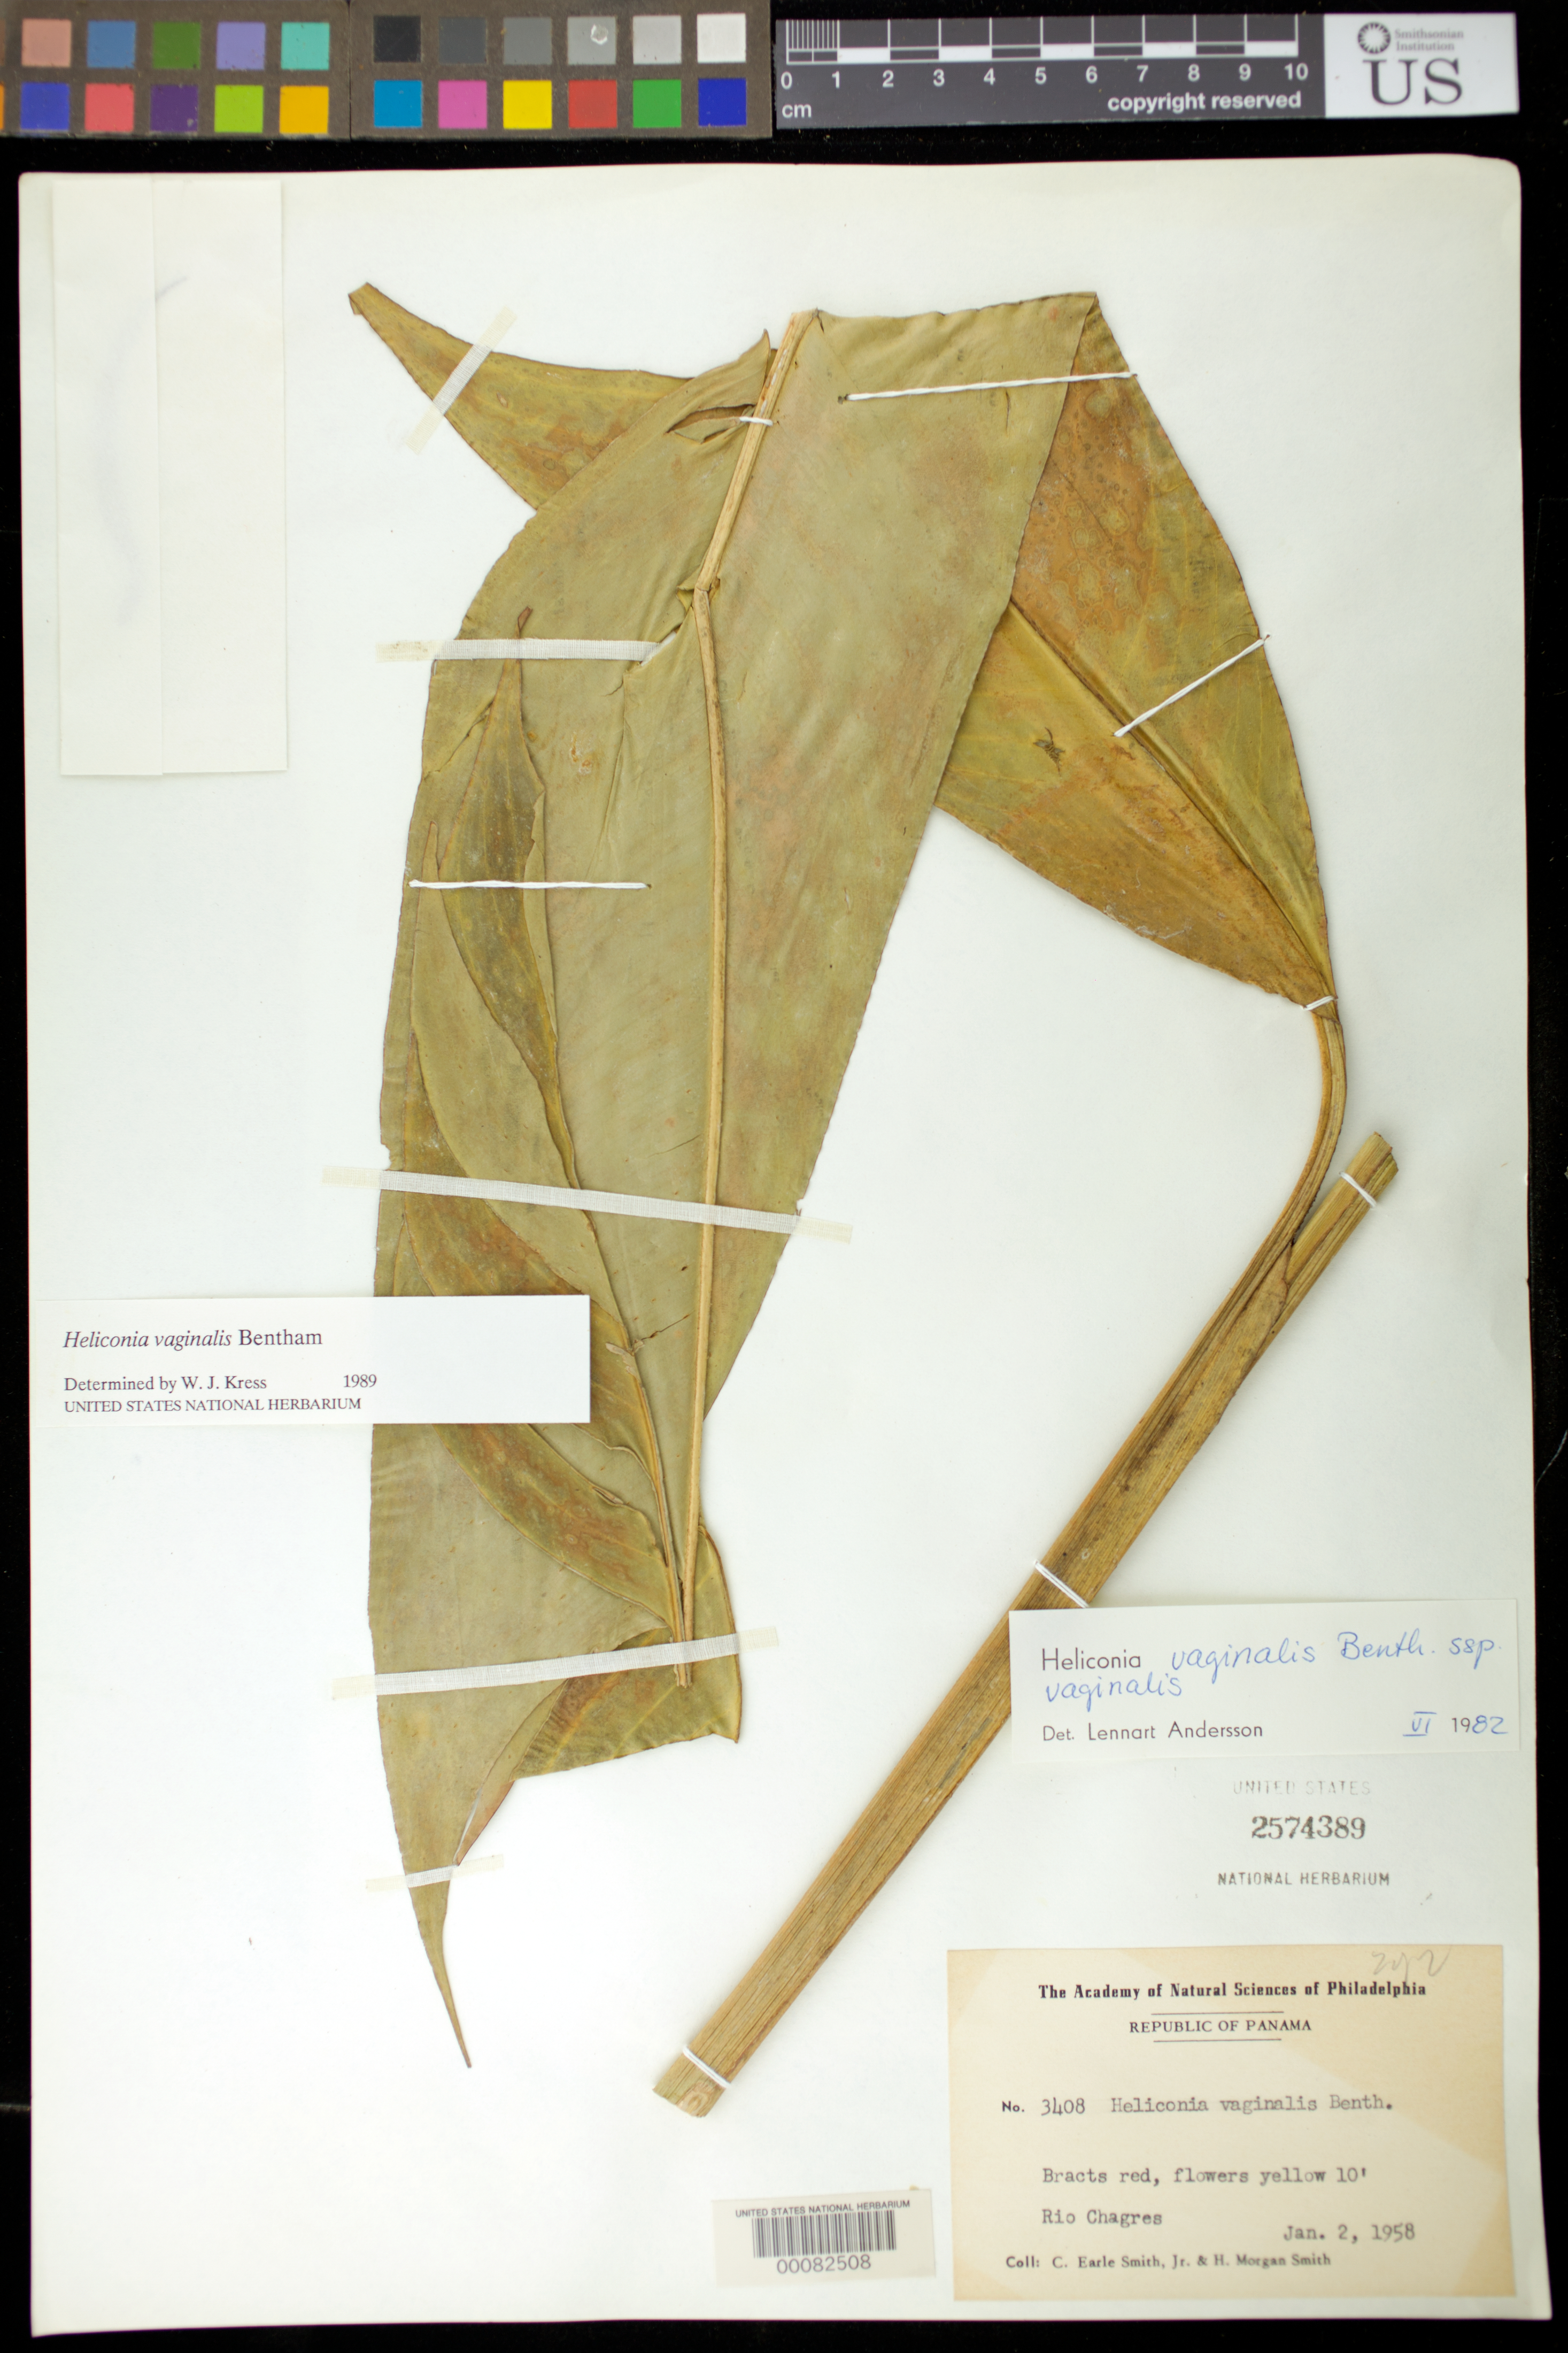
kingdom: Plantae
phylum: Tracheophyta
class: Liliopsida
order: Zingiberales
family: Heliconiaceae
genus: Heliconia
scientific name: Heliconia vaginalis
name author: Benth.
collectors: C. E. Smith Jr. & H. M. Smith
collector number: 3408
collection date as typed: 02 Jan 1958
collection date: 1958-01-02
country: Panama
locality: Rio Chagres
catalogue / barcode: US 2574389